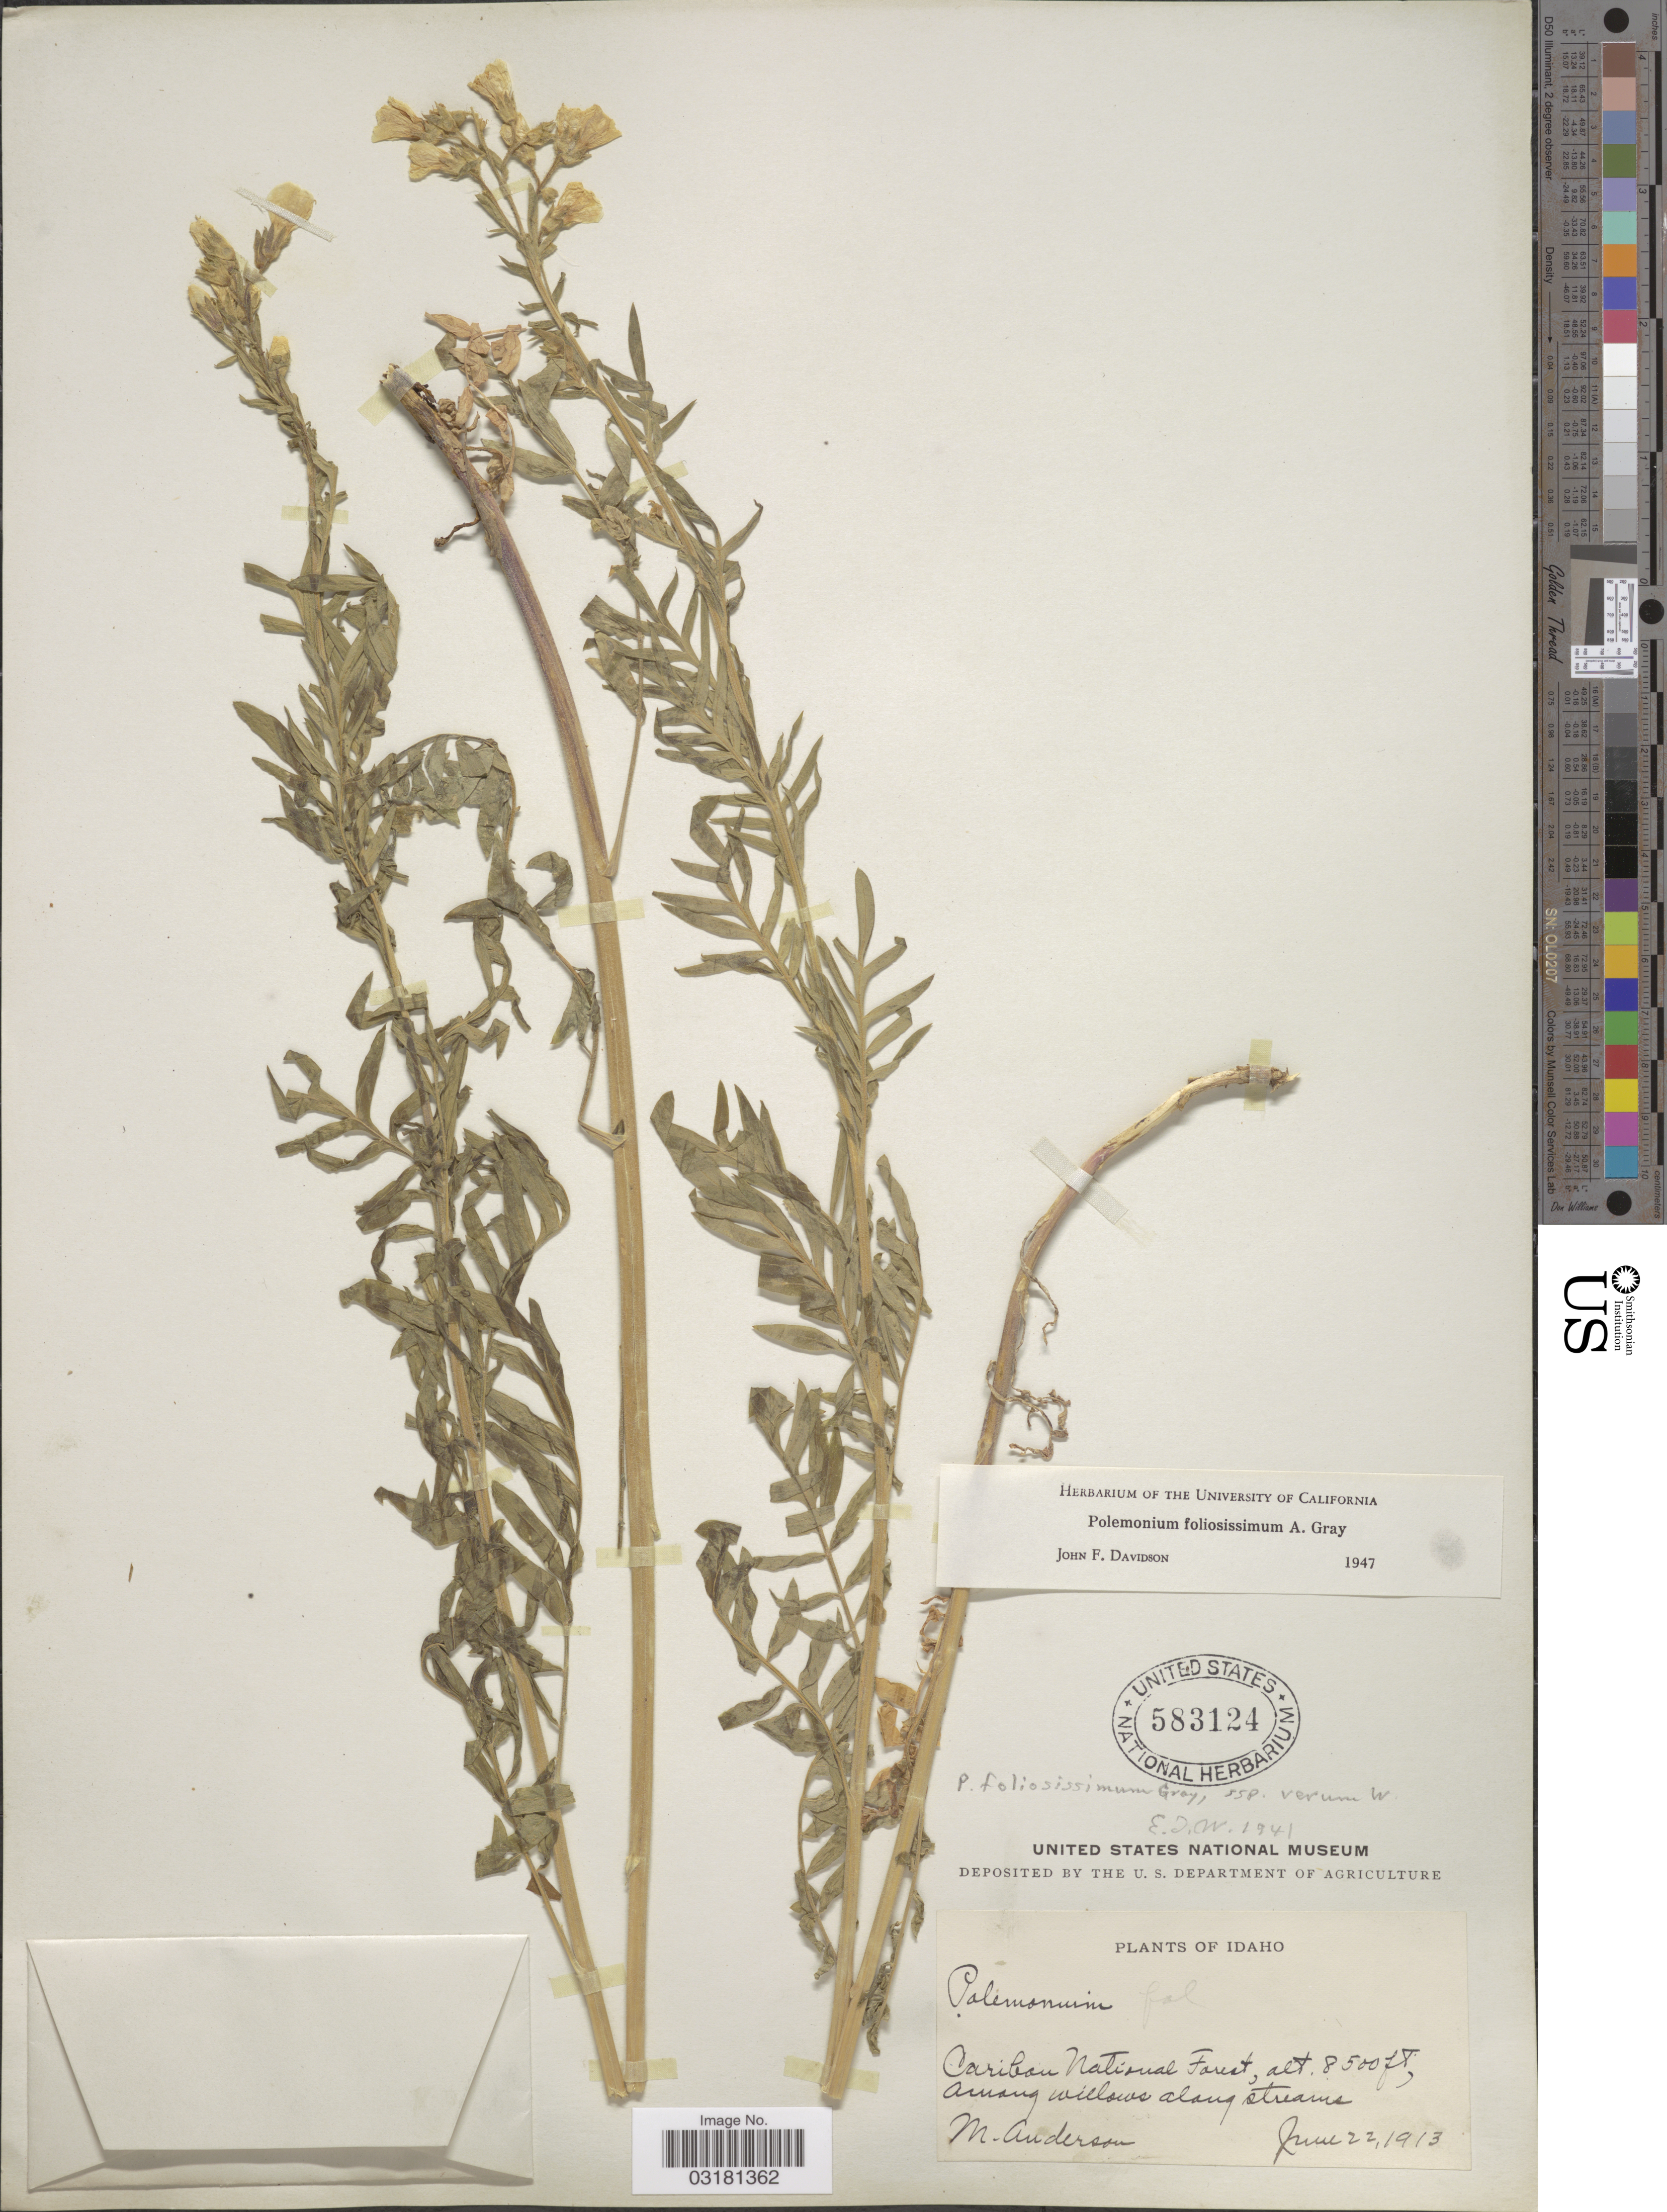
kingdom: Plantae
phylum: Tracheophyta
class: Magnoliopsida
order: Ericales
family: Polemoniaceae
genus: Polemonium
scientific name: Polemonium foliosissimum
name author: A. Gray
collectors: M. Anderson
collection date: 1913-06-22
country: United States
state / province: Idaho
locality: Caribou National Forest. Among willows along streams.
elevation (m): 2591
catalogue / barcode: US 583124